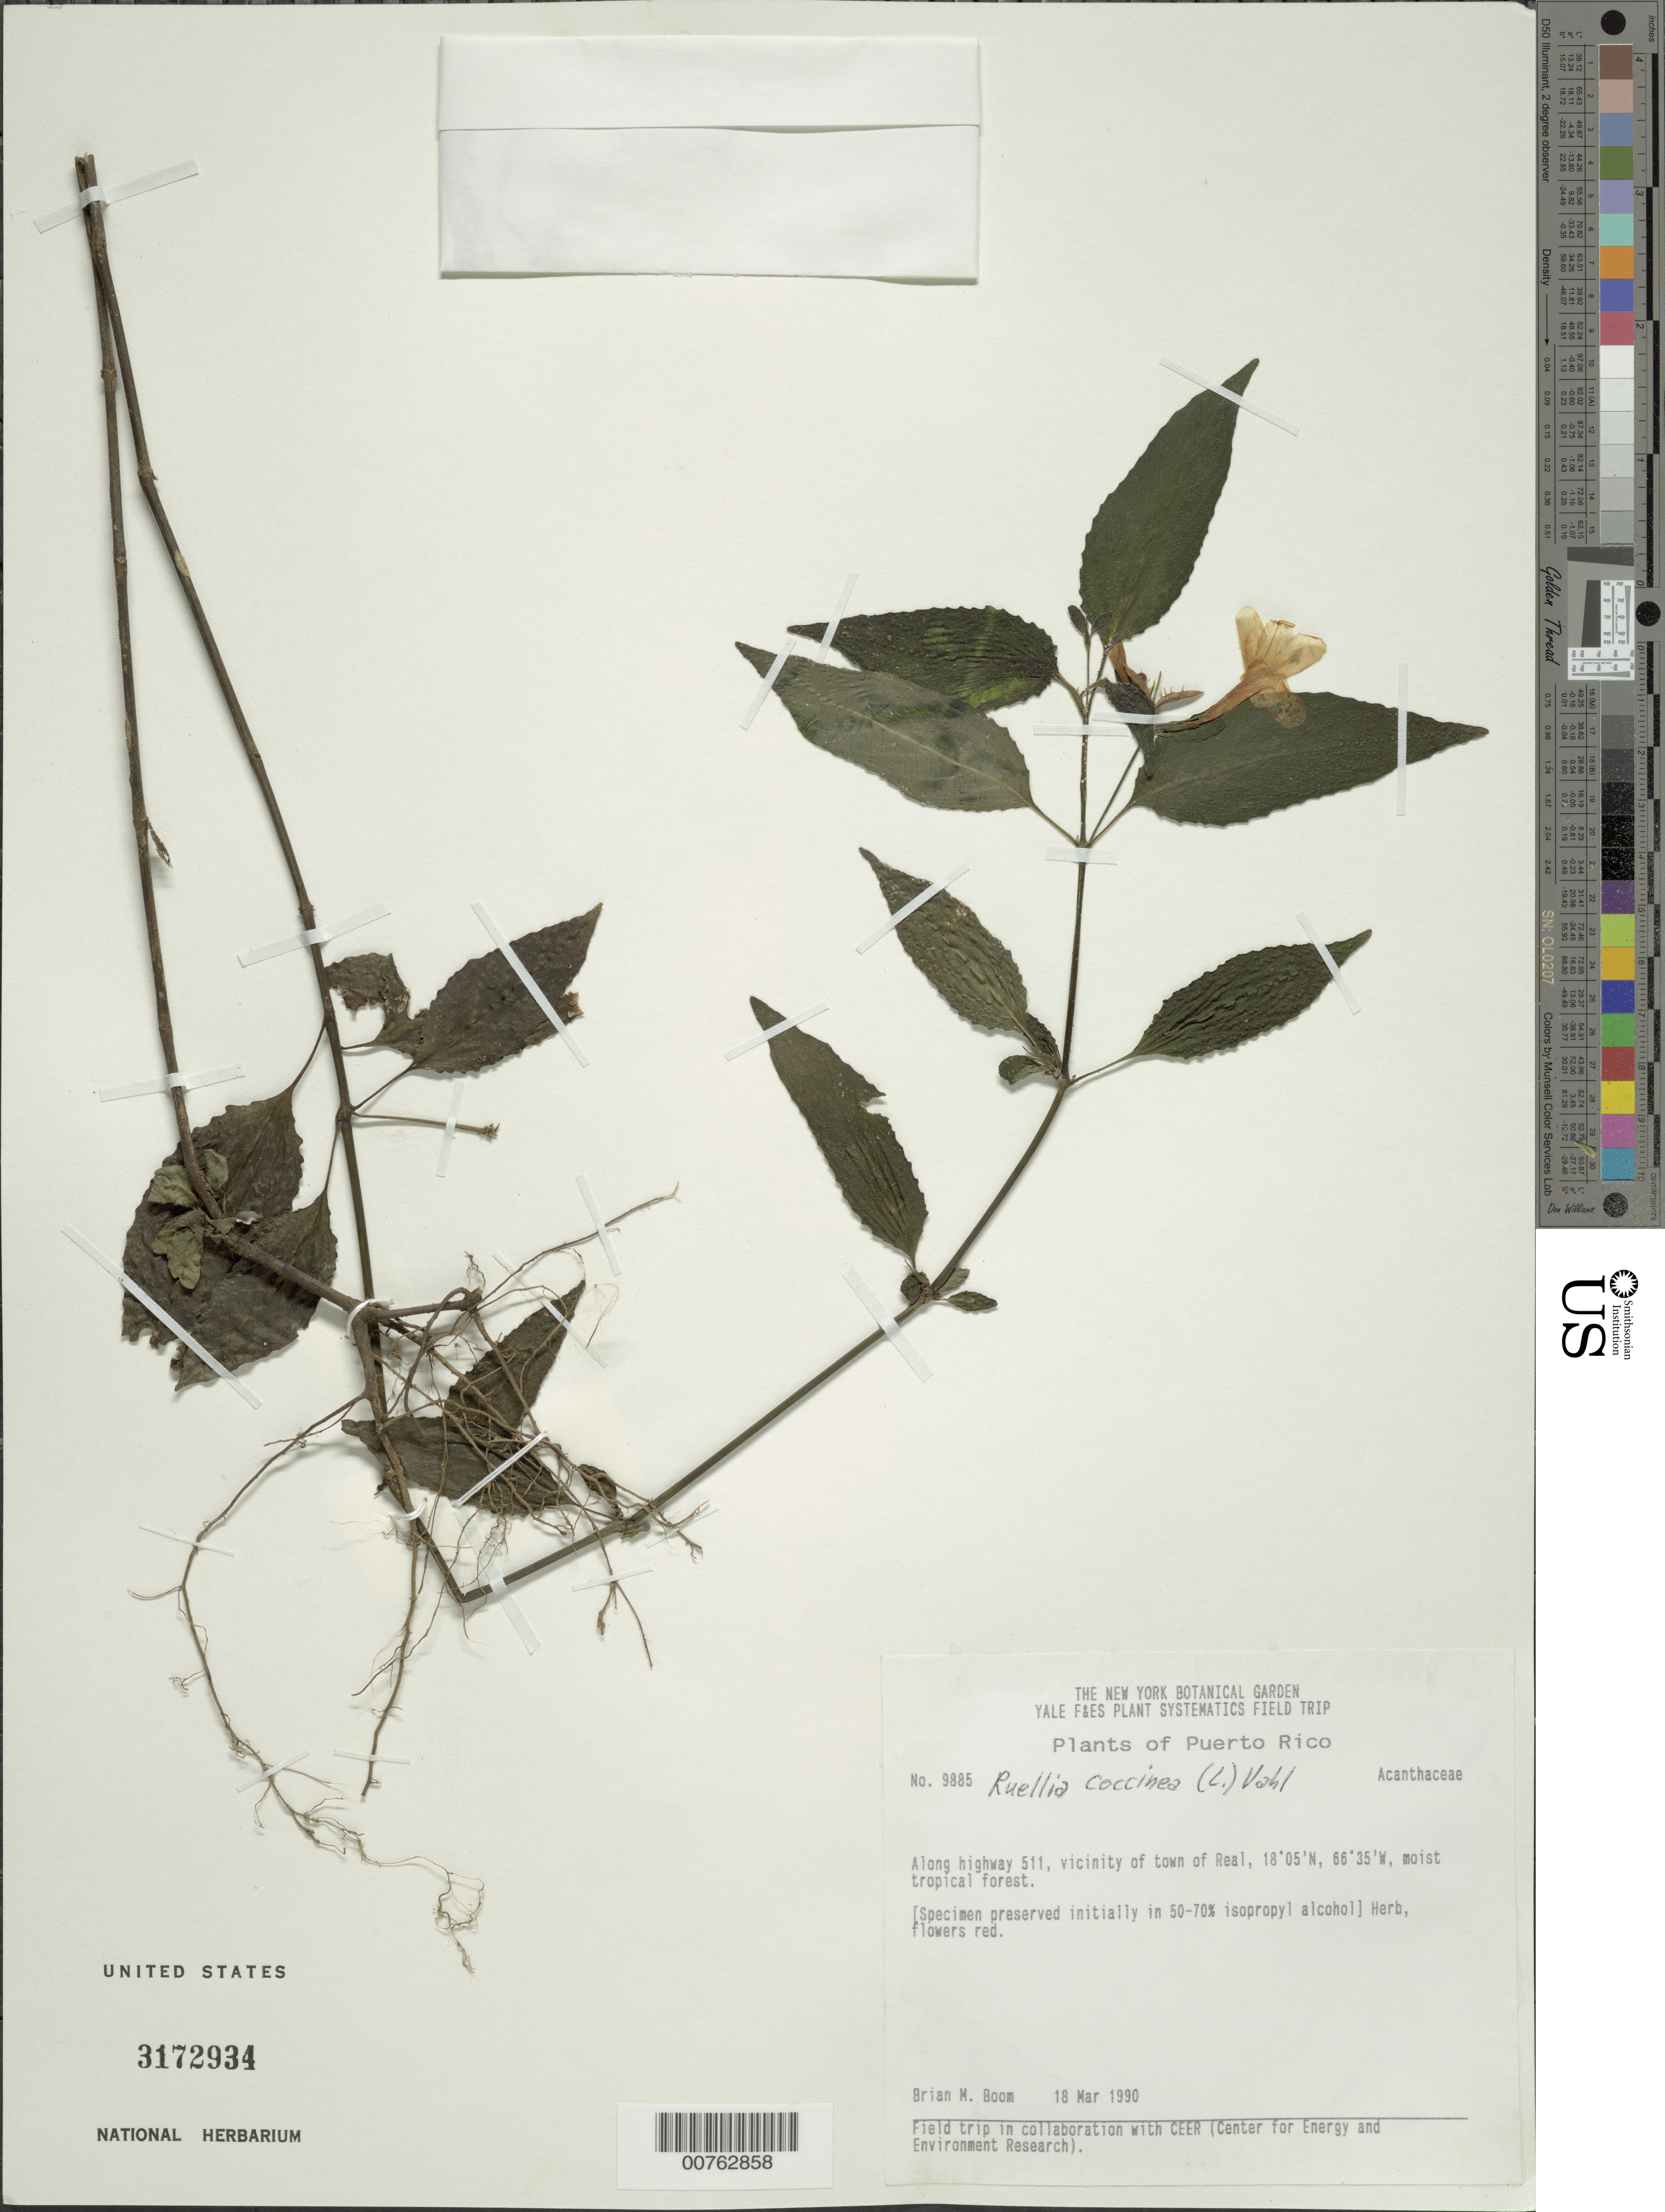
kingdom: Plantae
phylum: Tracheophyta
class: Magnoliopsida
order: Lamiales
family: Acanthaceae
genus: Ruellia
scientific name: Ruellia coccinea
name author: (L.) Vahl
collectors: B. M. Boom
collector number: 9885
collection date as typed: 18 Mar 1990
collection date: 1990-03-18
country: Puerto Rico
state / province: Ponce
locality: Along highway 511, vicinity of the town or Real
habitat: Moist tropical forest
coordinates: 18.08333333, -66.58333333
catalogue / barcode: US 3172934